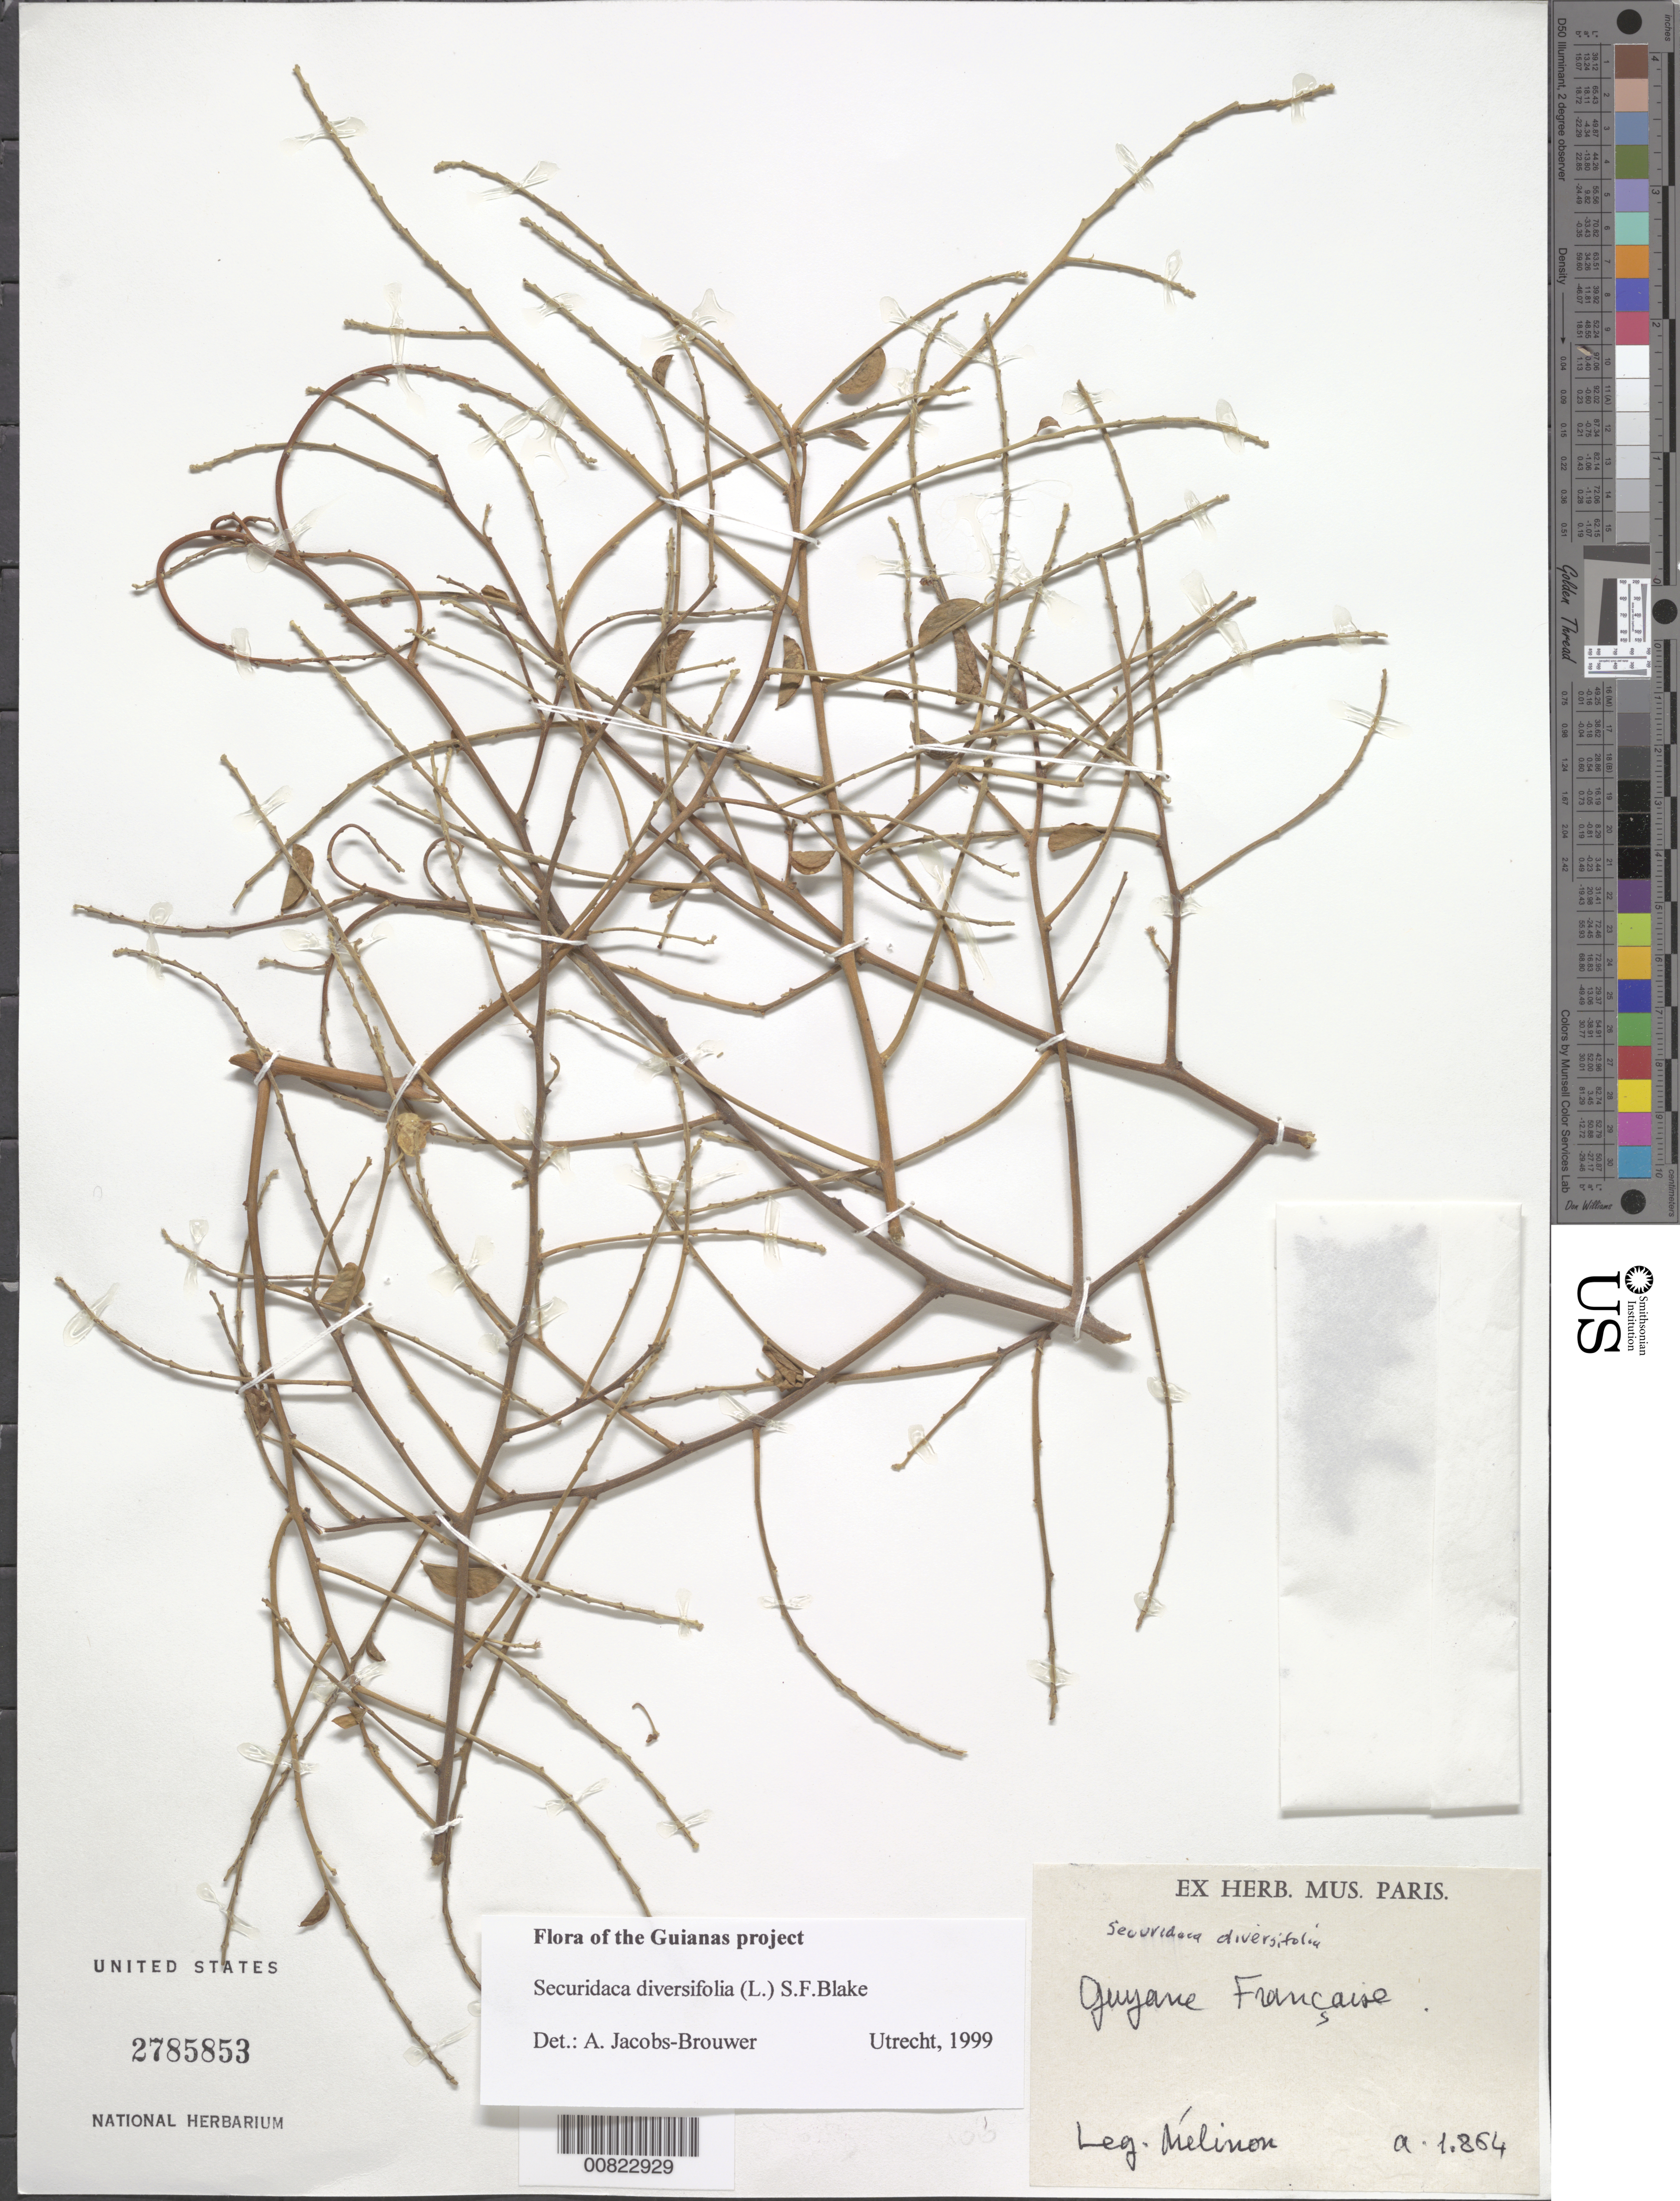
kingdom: Plantae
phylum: Tracheophyta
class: Magnoliopsida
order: Fabales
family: Polygalaceae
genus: Securidaca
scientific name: Securidaca diversifolia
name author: (L.) S.F. Blake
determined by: Jacobs-Brouwer, A.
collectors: E. Mélinon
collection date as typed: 1864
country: French Guiana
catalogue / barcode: US 2785853